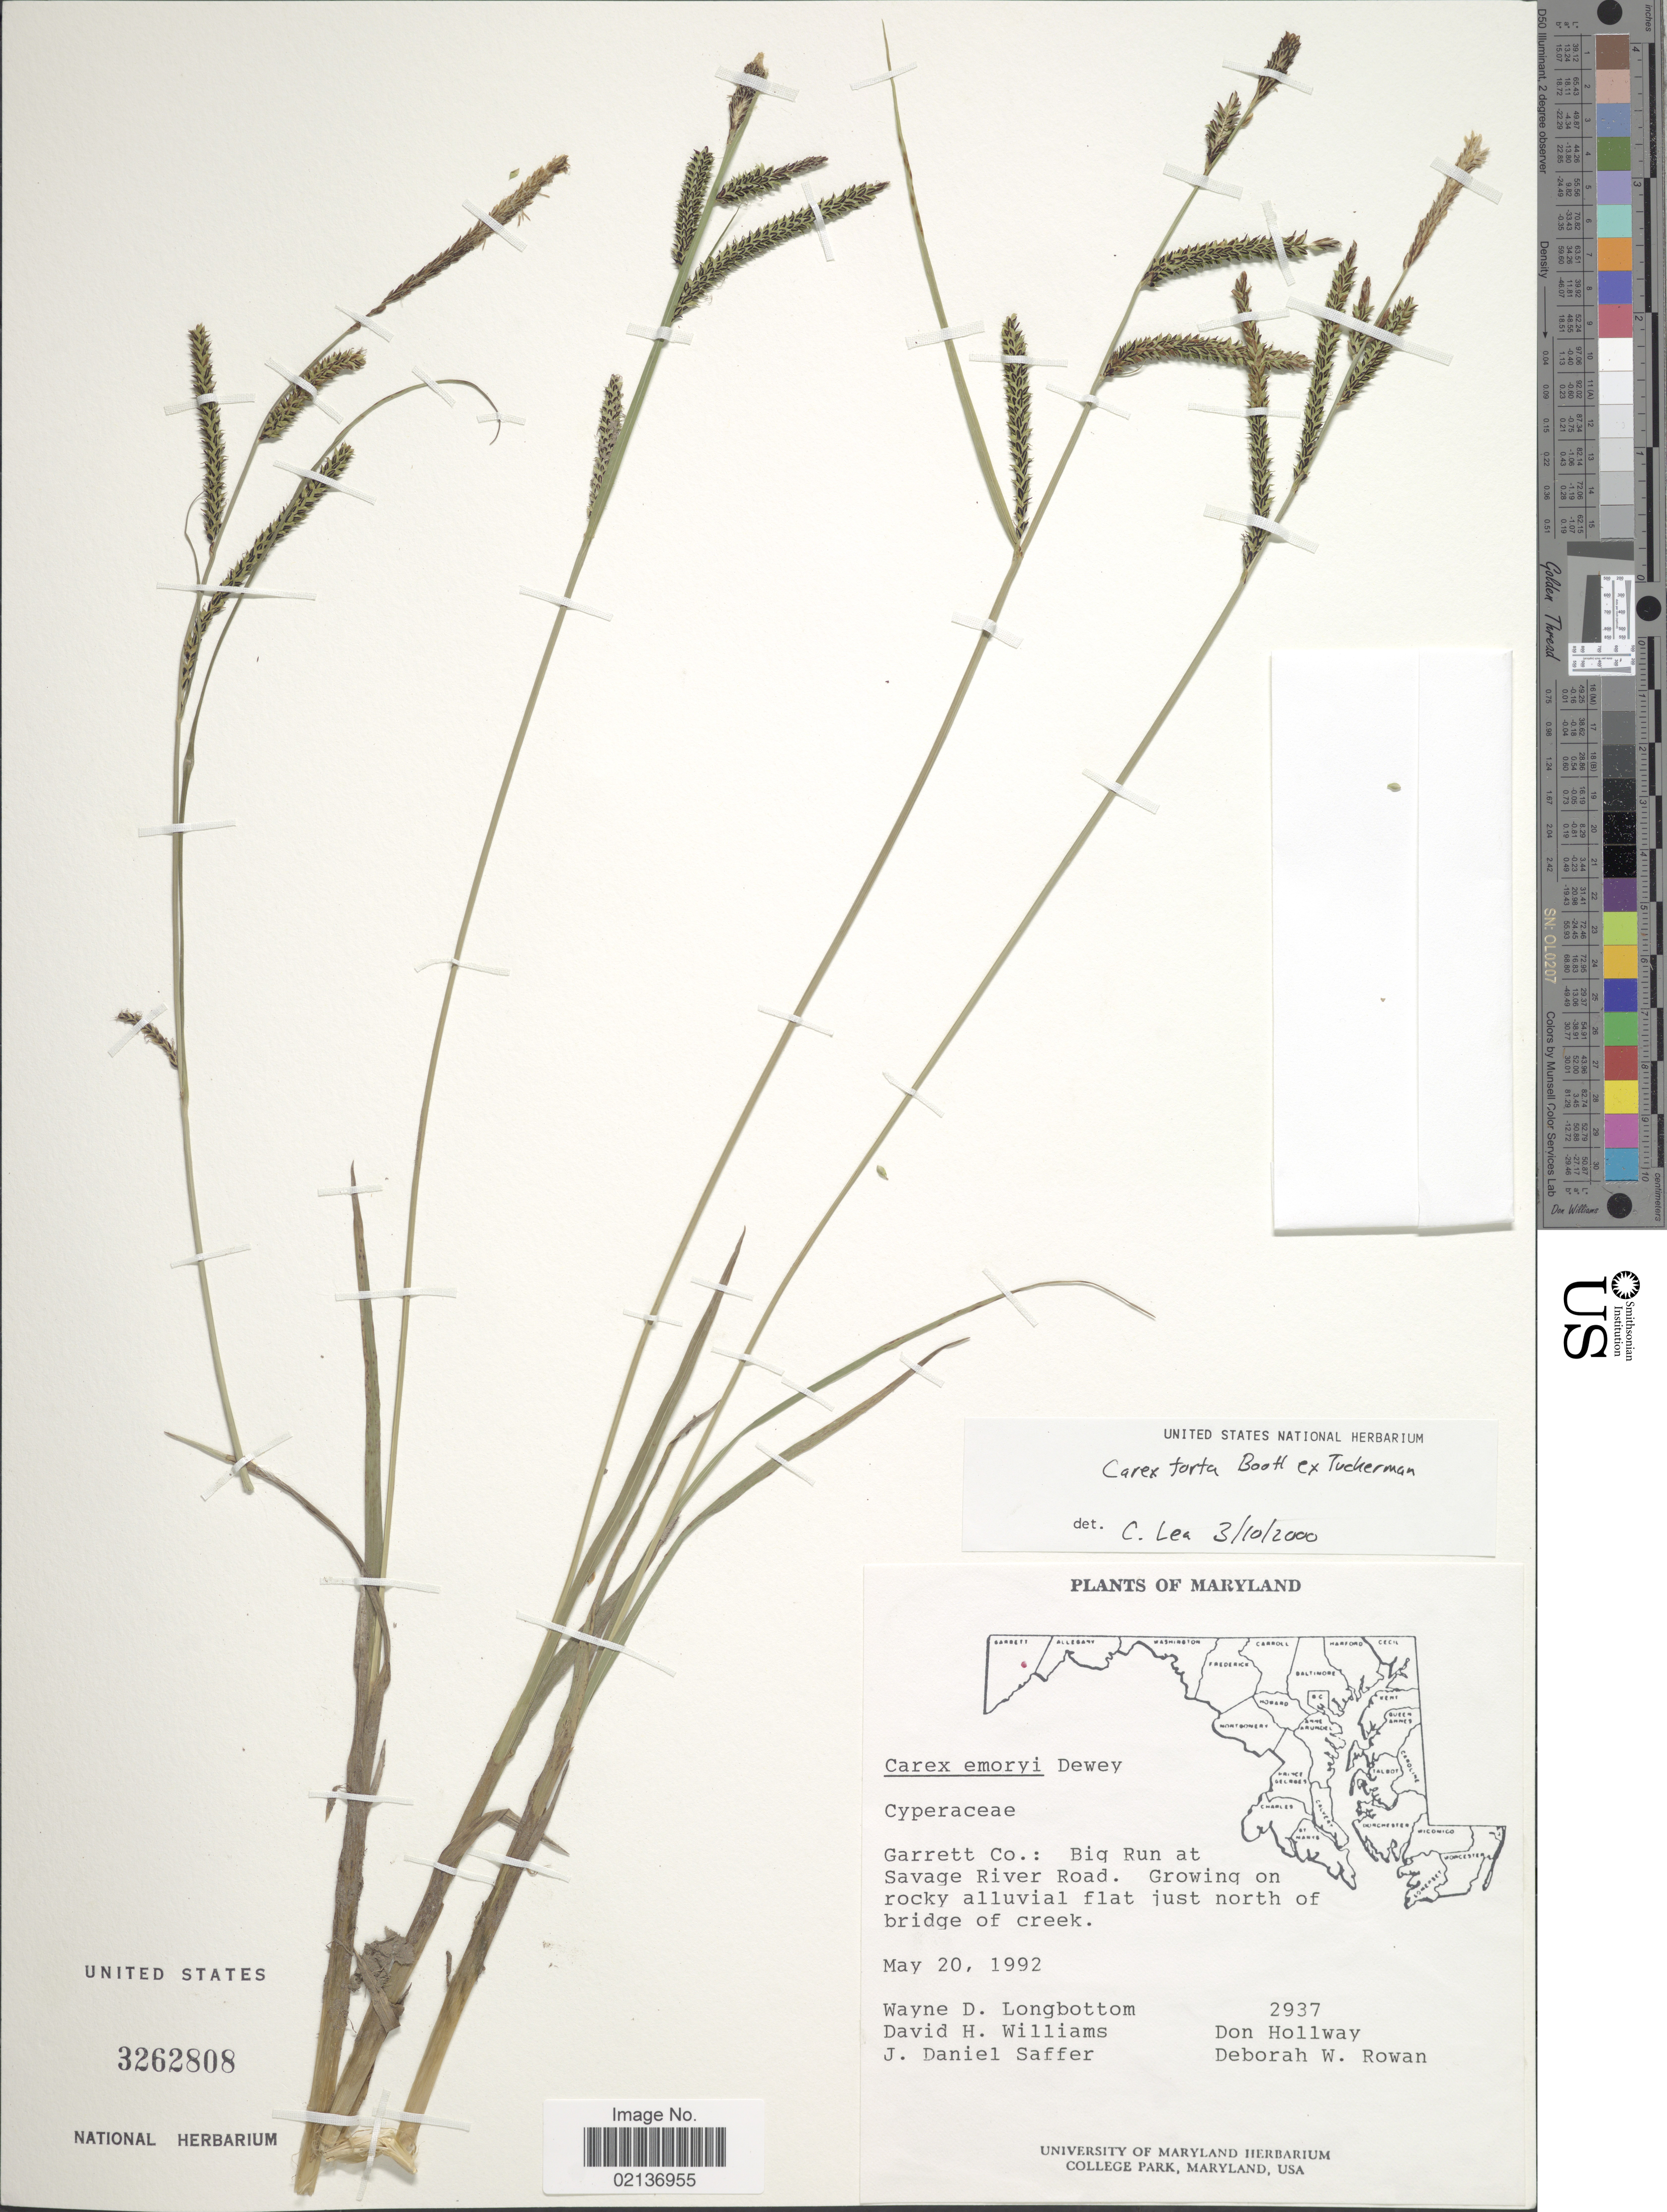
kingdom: Plantae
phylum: Tracheophyta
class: Liliopsida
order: Poales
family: Cyperaceae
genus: Carex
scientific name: Carex torta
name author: Boott ex Tuck.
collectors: W. D. Longbottom, D. H. Williams, J. Saffer, D. Hollway & D. Rowan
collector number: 2937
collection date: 1992-05-20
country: United States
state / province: Maryland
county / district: Garrett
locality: Garrett Co, Big Run at Savage River Road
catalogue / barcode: US 3262808